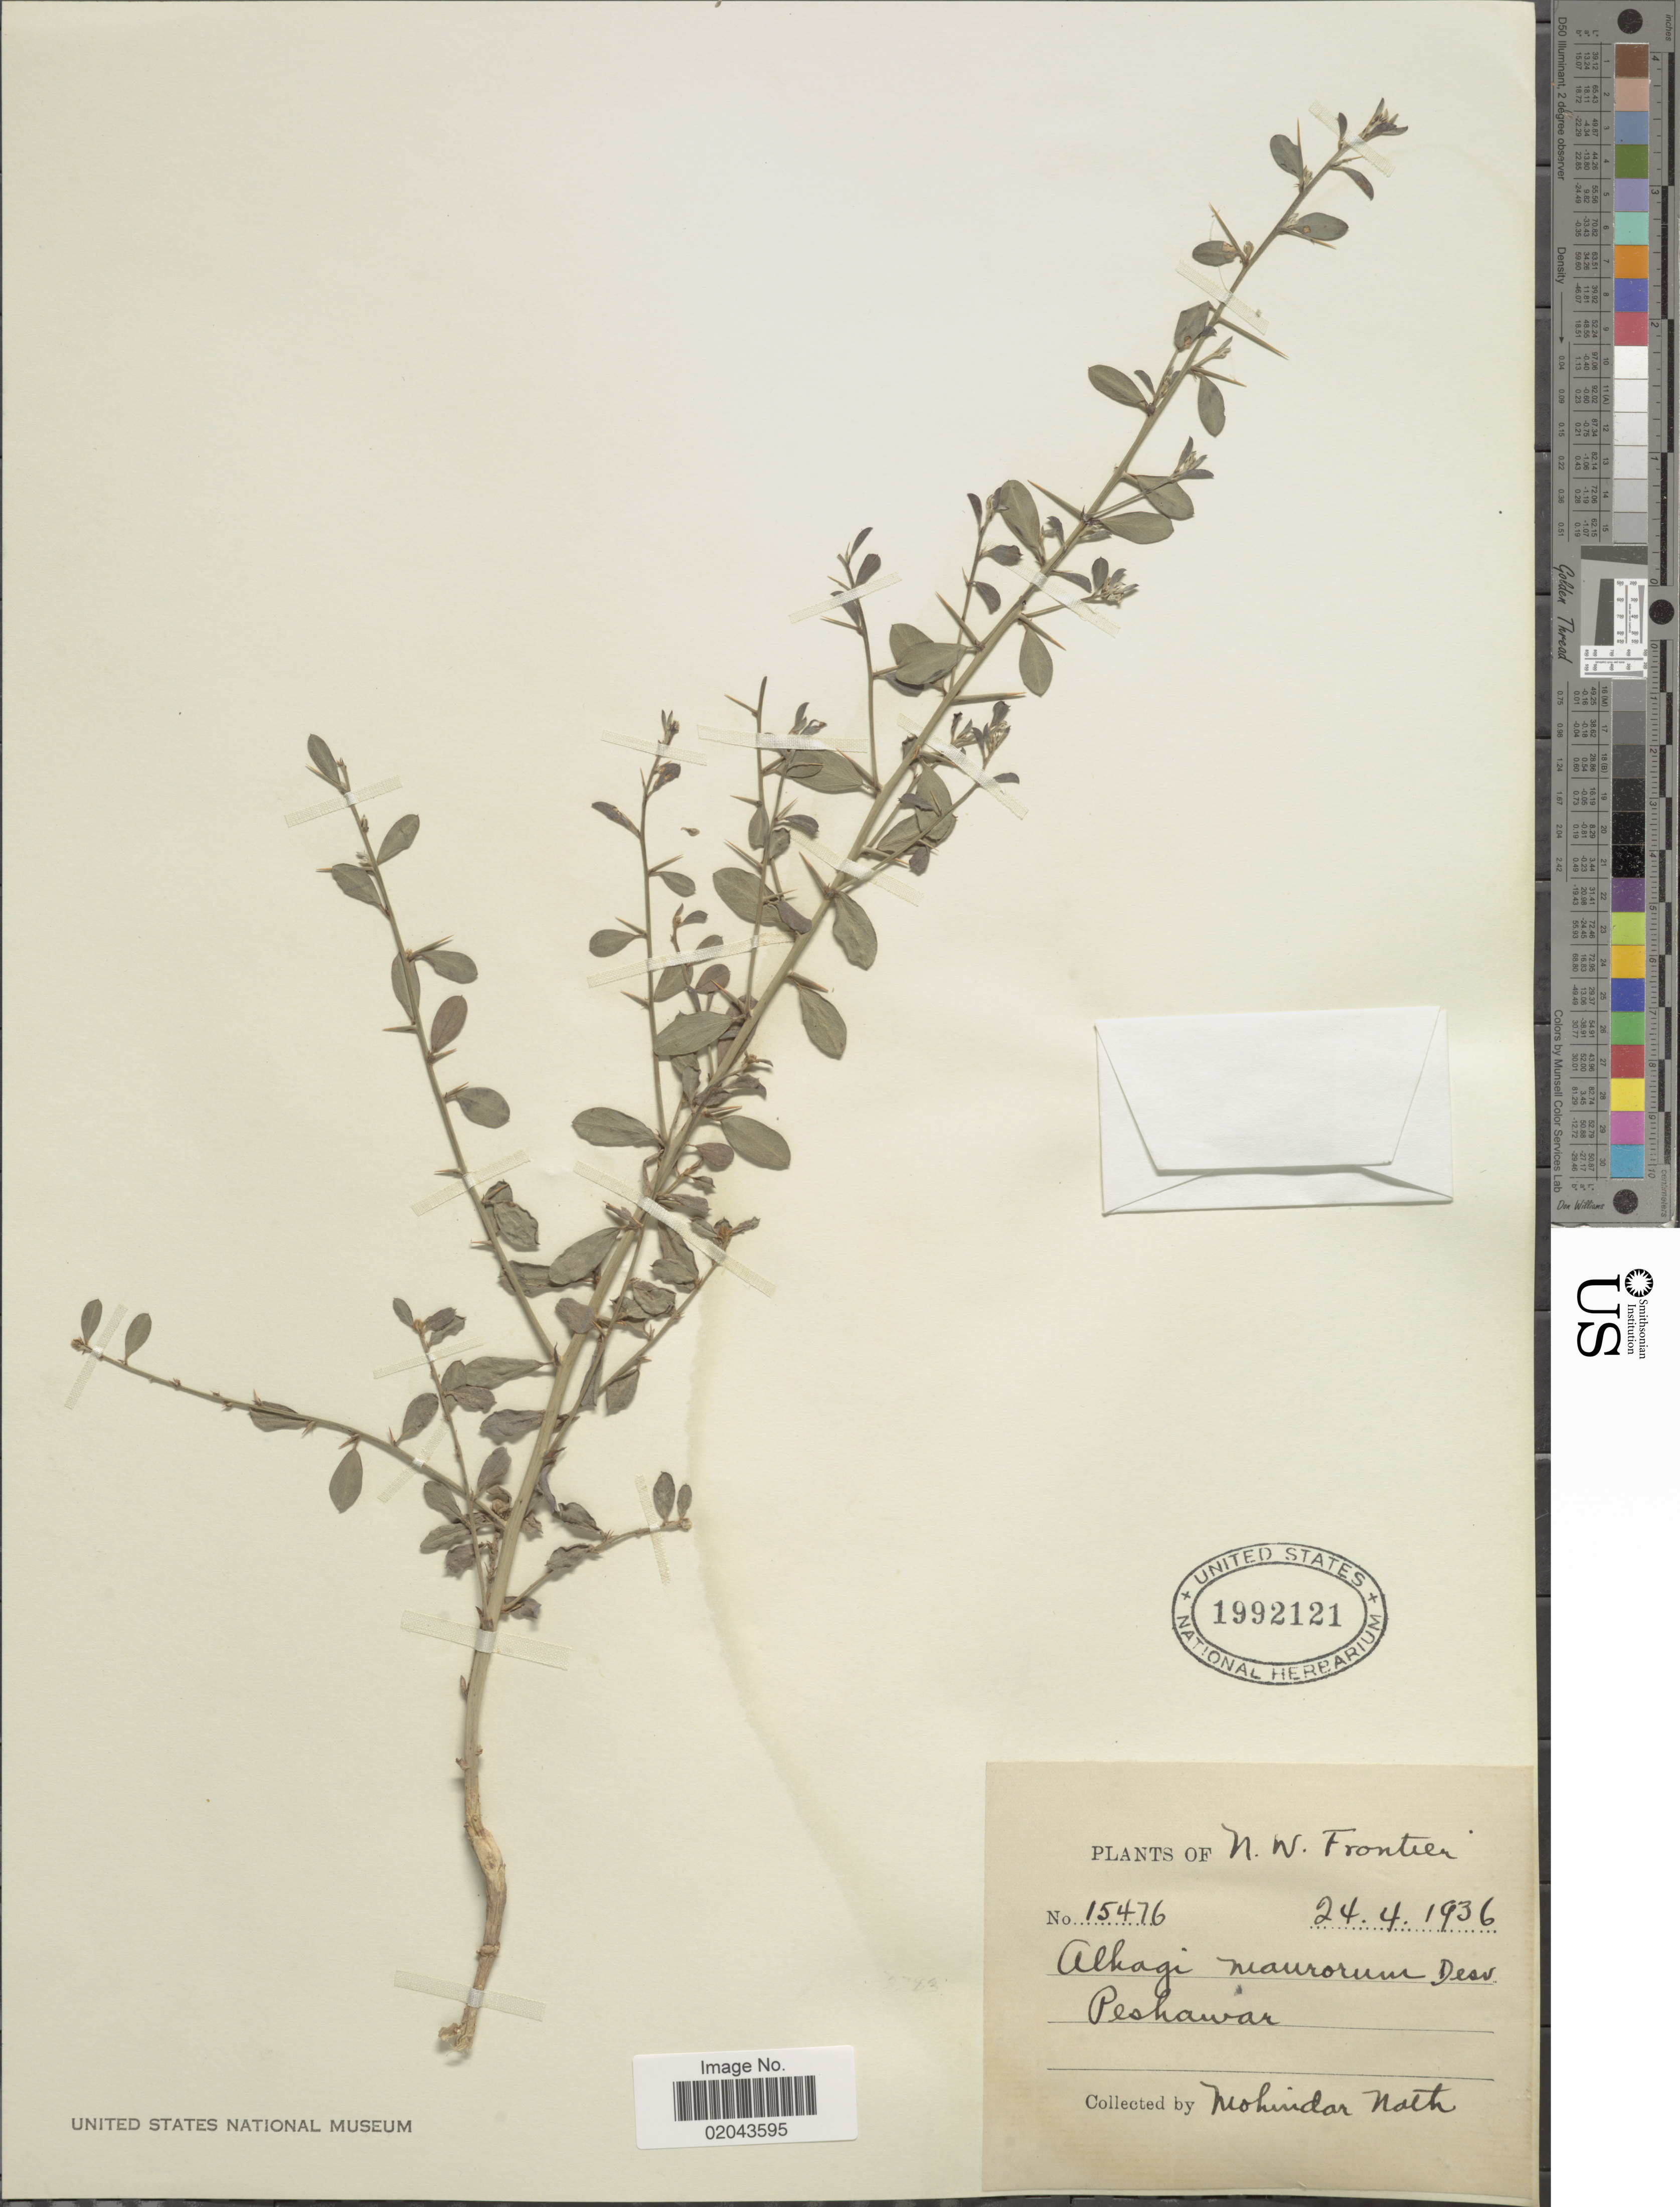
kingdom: Plantae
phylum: Tracheophyta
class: Magnoliopsida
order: Fabales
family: Fabaceae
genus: Alhagi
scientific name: Alhagi maurorum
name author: Medik.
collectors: N. Mohindar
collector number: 15476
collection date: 1936-04-24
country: Pakistan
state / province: Khyber Pakhtunkhwa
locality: N.W. Frontier, Peshawar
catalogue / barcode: US 1992121